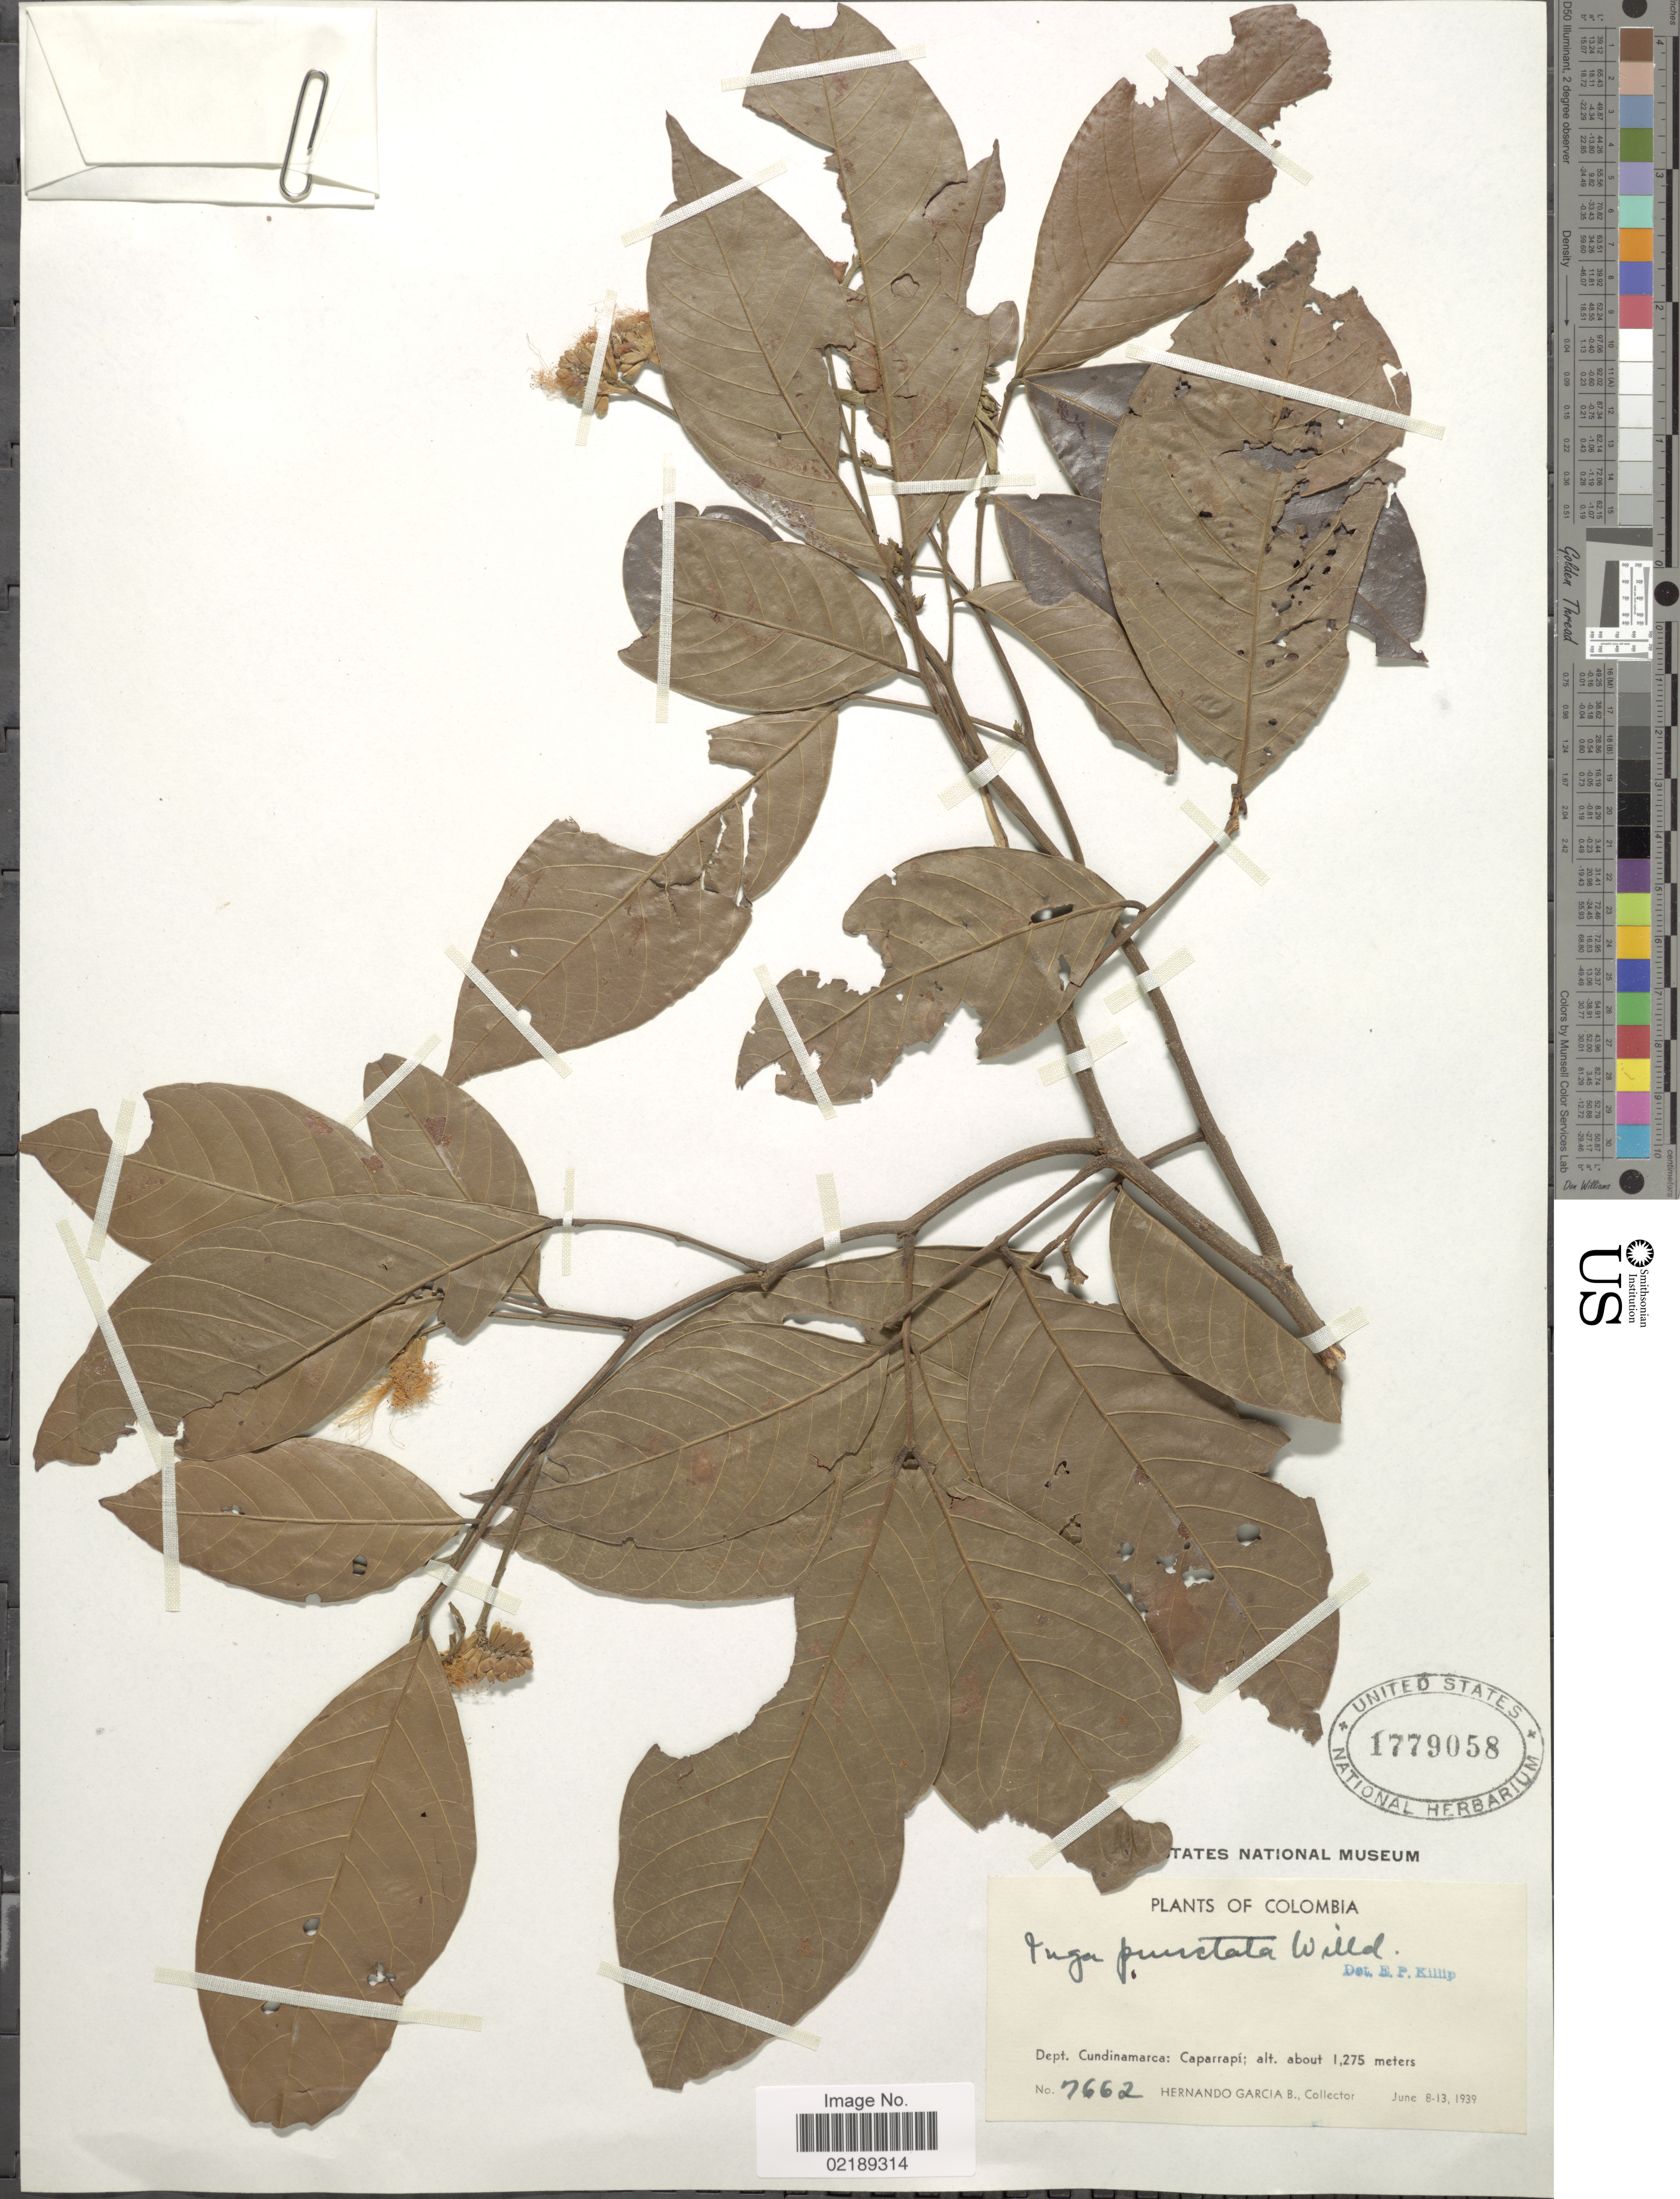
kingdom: Plantae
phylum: Tracheophyta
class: Magnoliopsida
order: Fabales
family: Fabaceae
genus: Inga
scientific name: Inga punctata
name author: Willd.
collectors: H. García Barriga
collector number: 7662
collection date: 1939-06-08/1939-06-13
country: Colombia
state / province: Cundinamarca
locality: Caparrapi.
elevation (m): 1275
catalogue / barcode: US 1779058